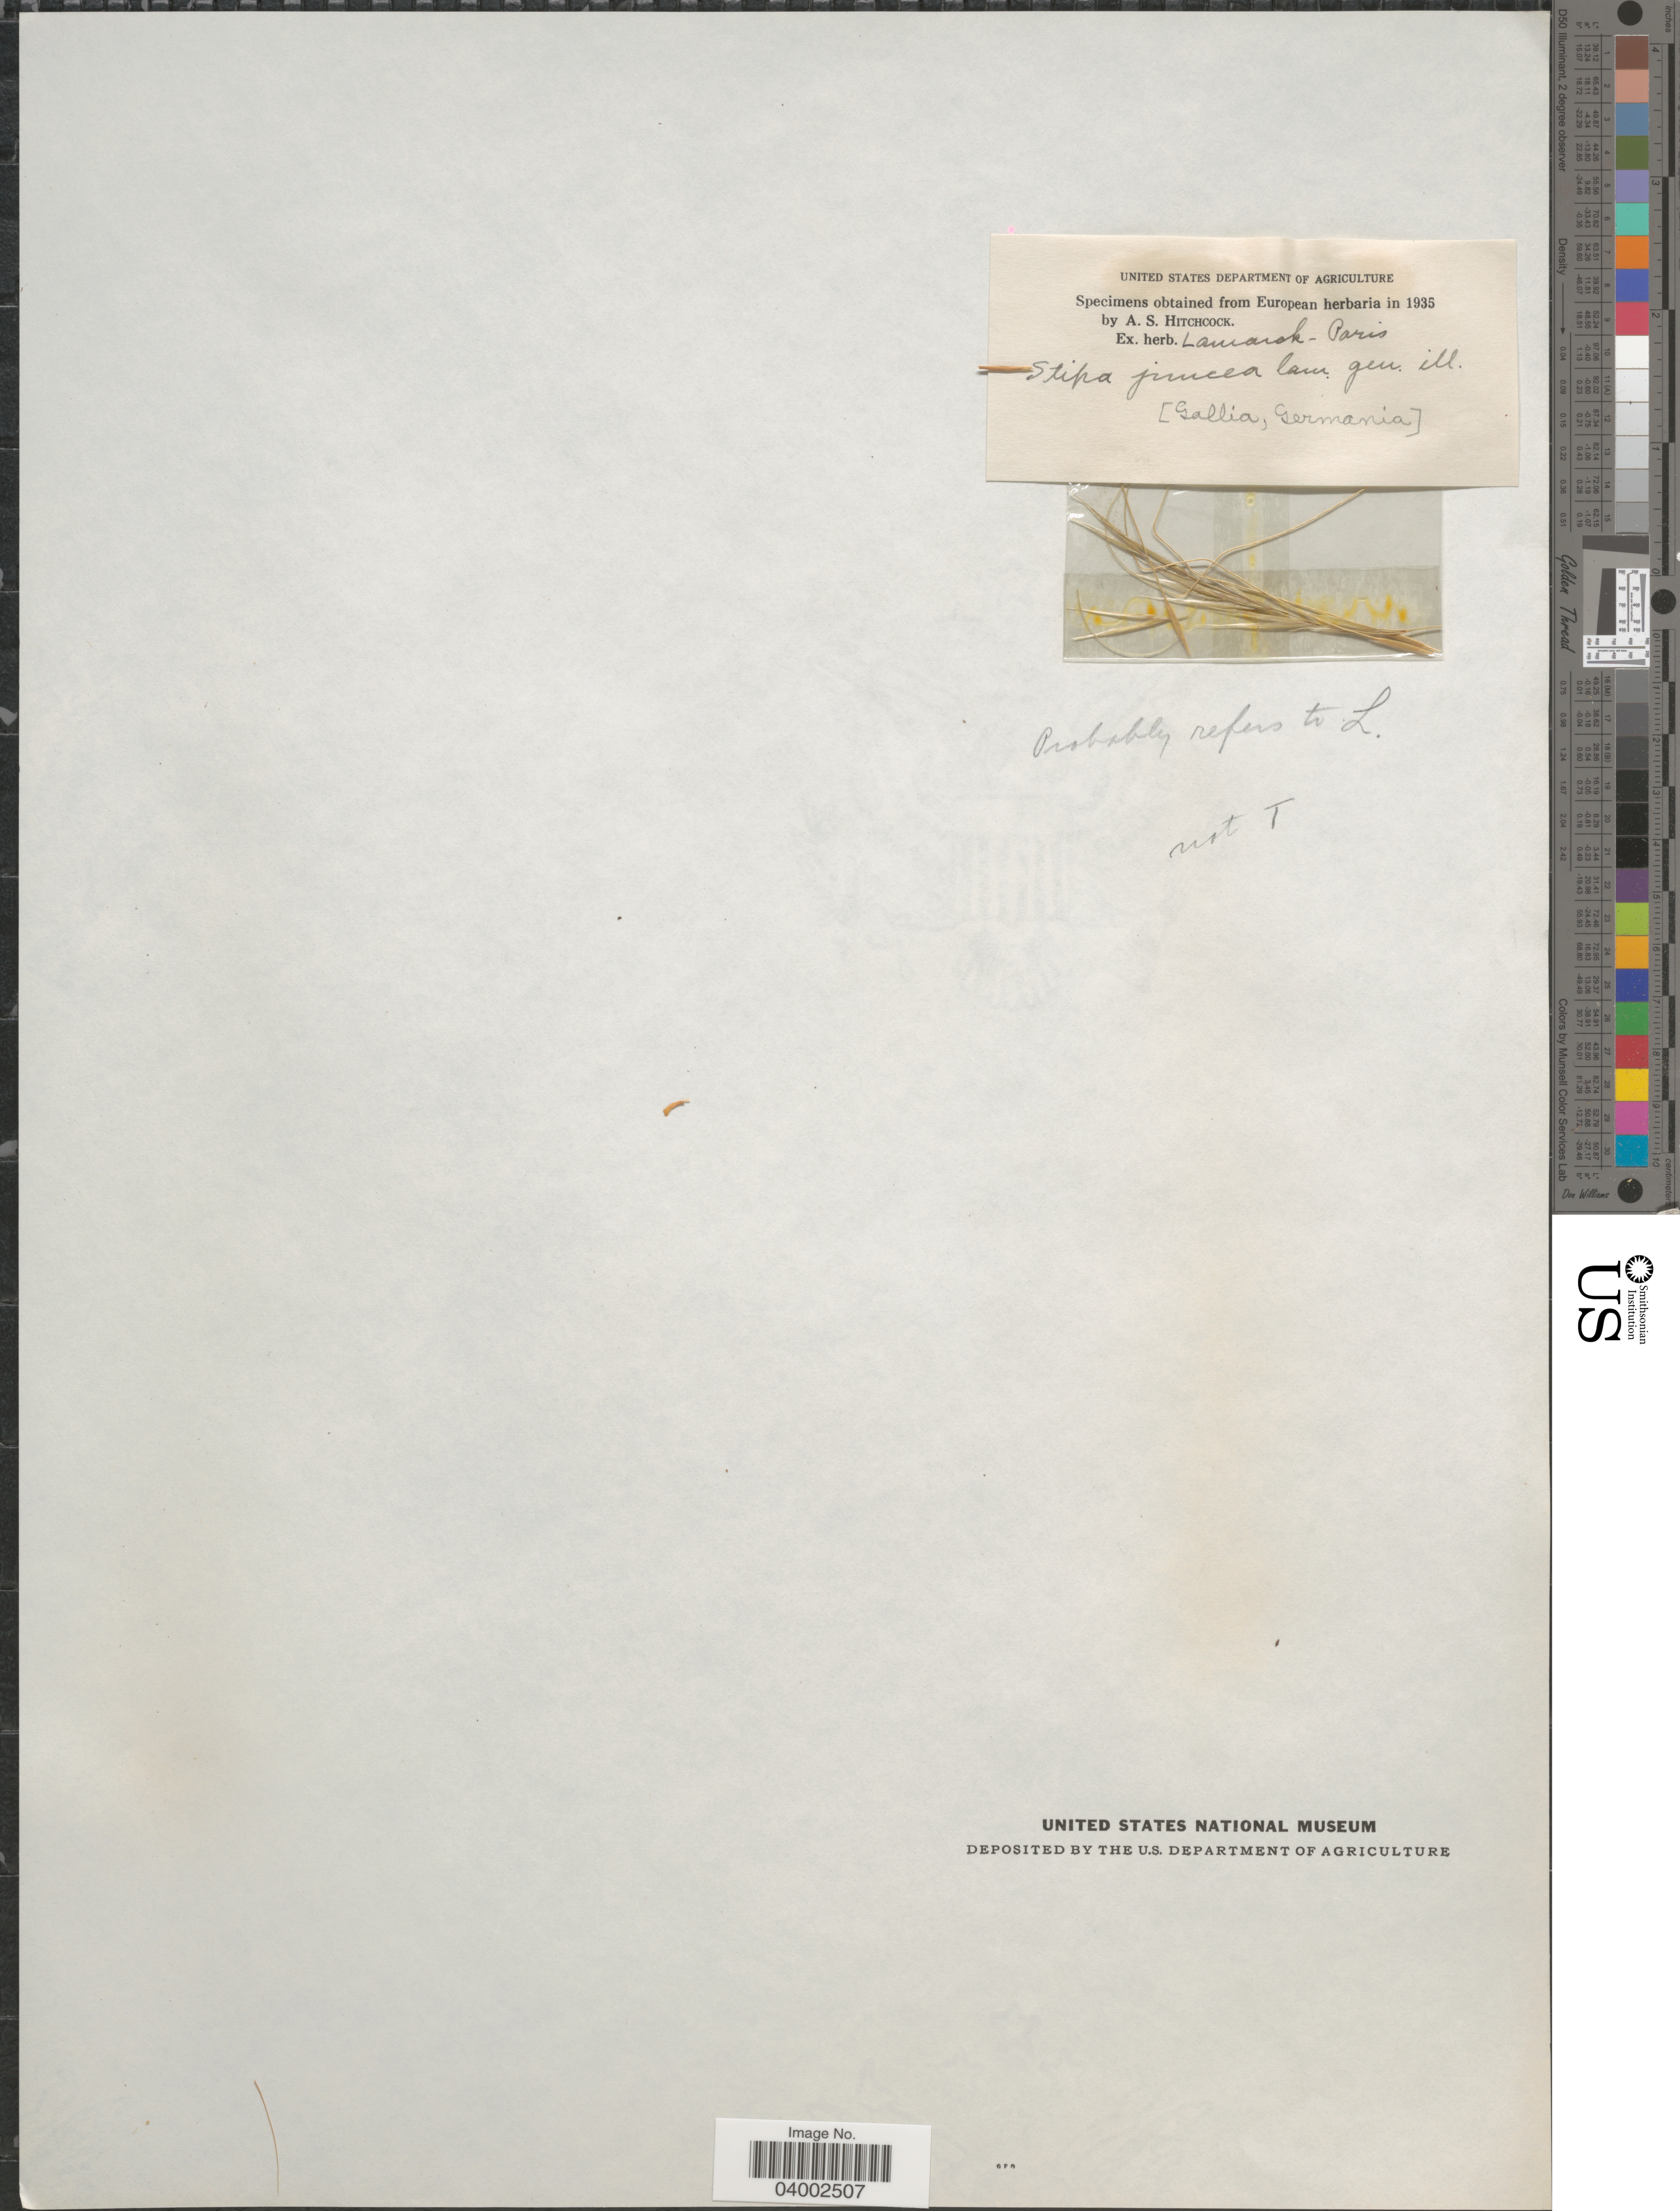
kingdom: Plantae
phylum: Tracheophyta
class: Liliopsida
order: Poales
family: Poaceae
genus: Stipa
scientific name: Stipa juncea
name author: Michaux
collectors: ex herb. Lamarck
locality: Gallia, Germania.